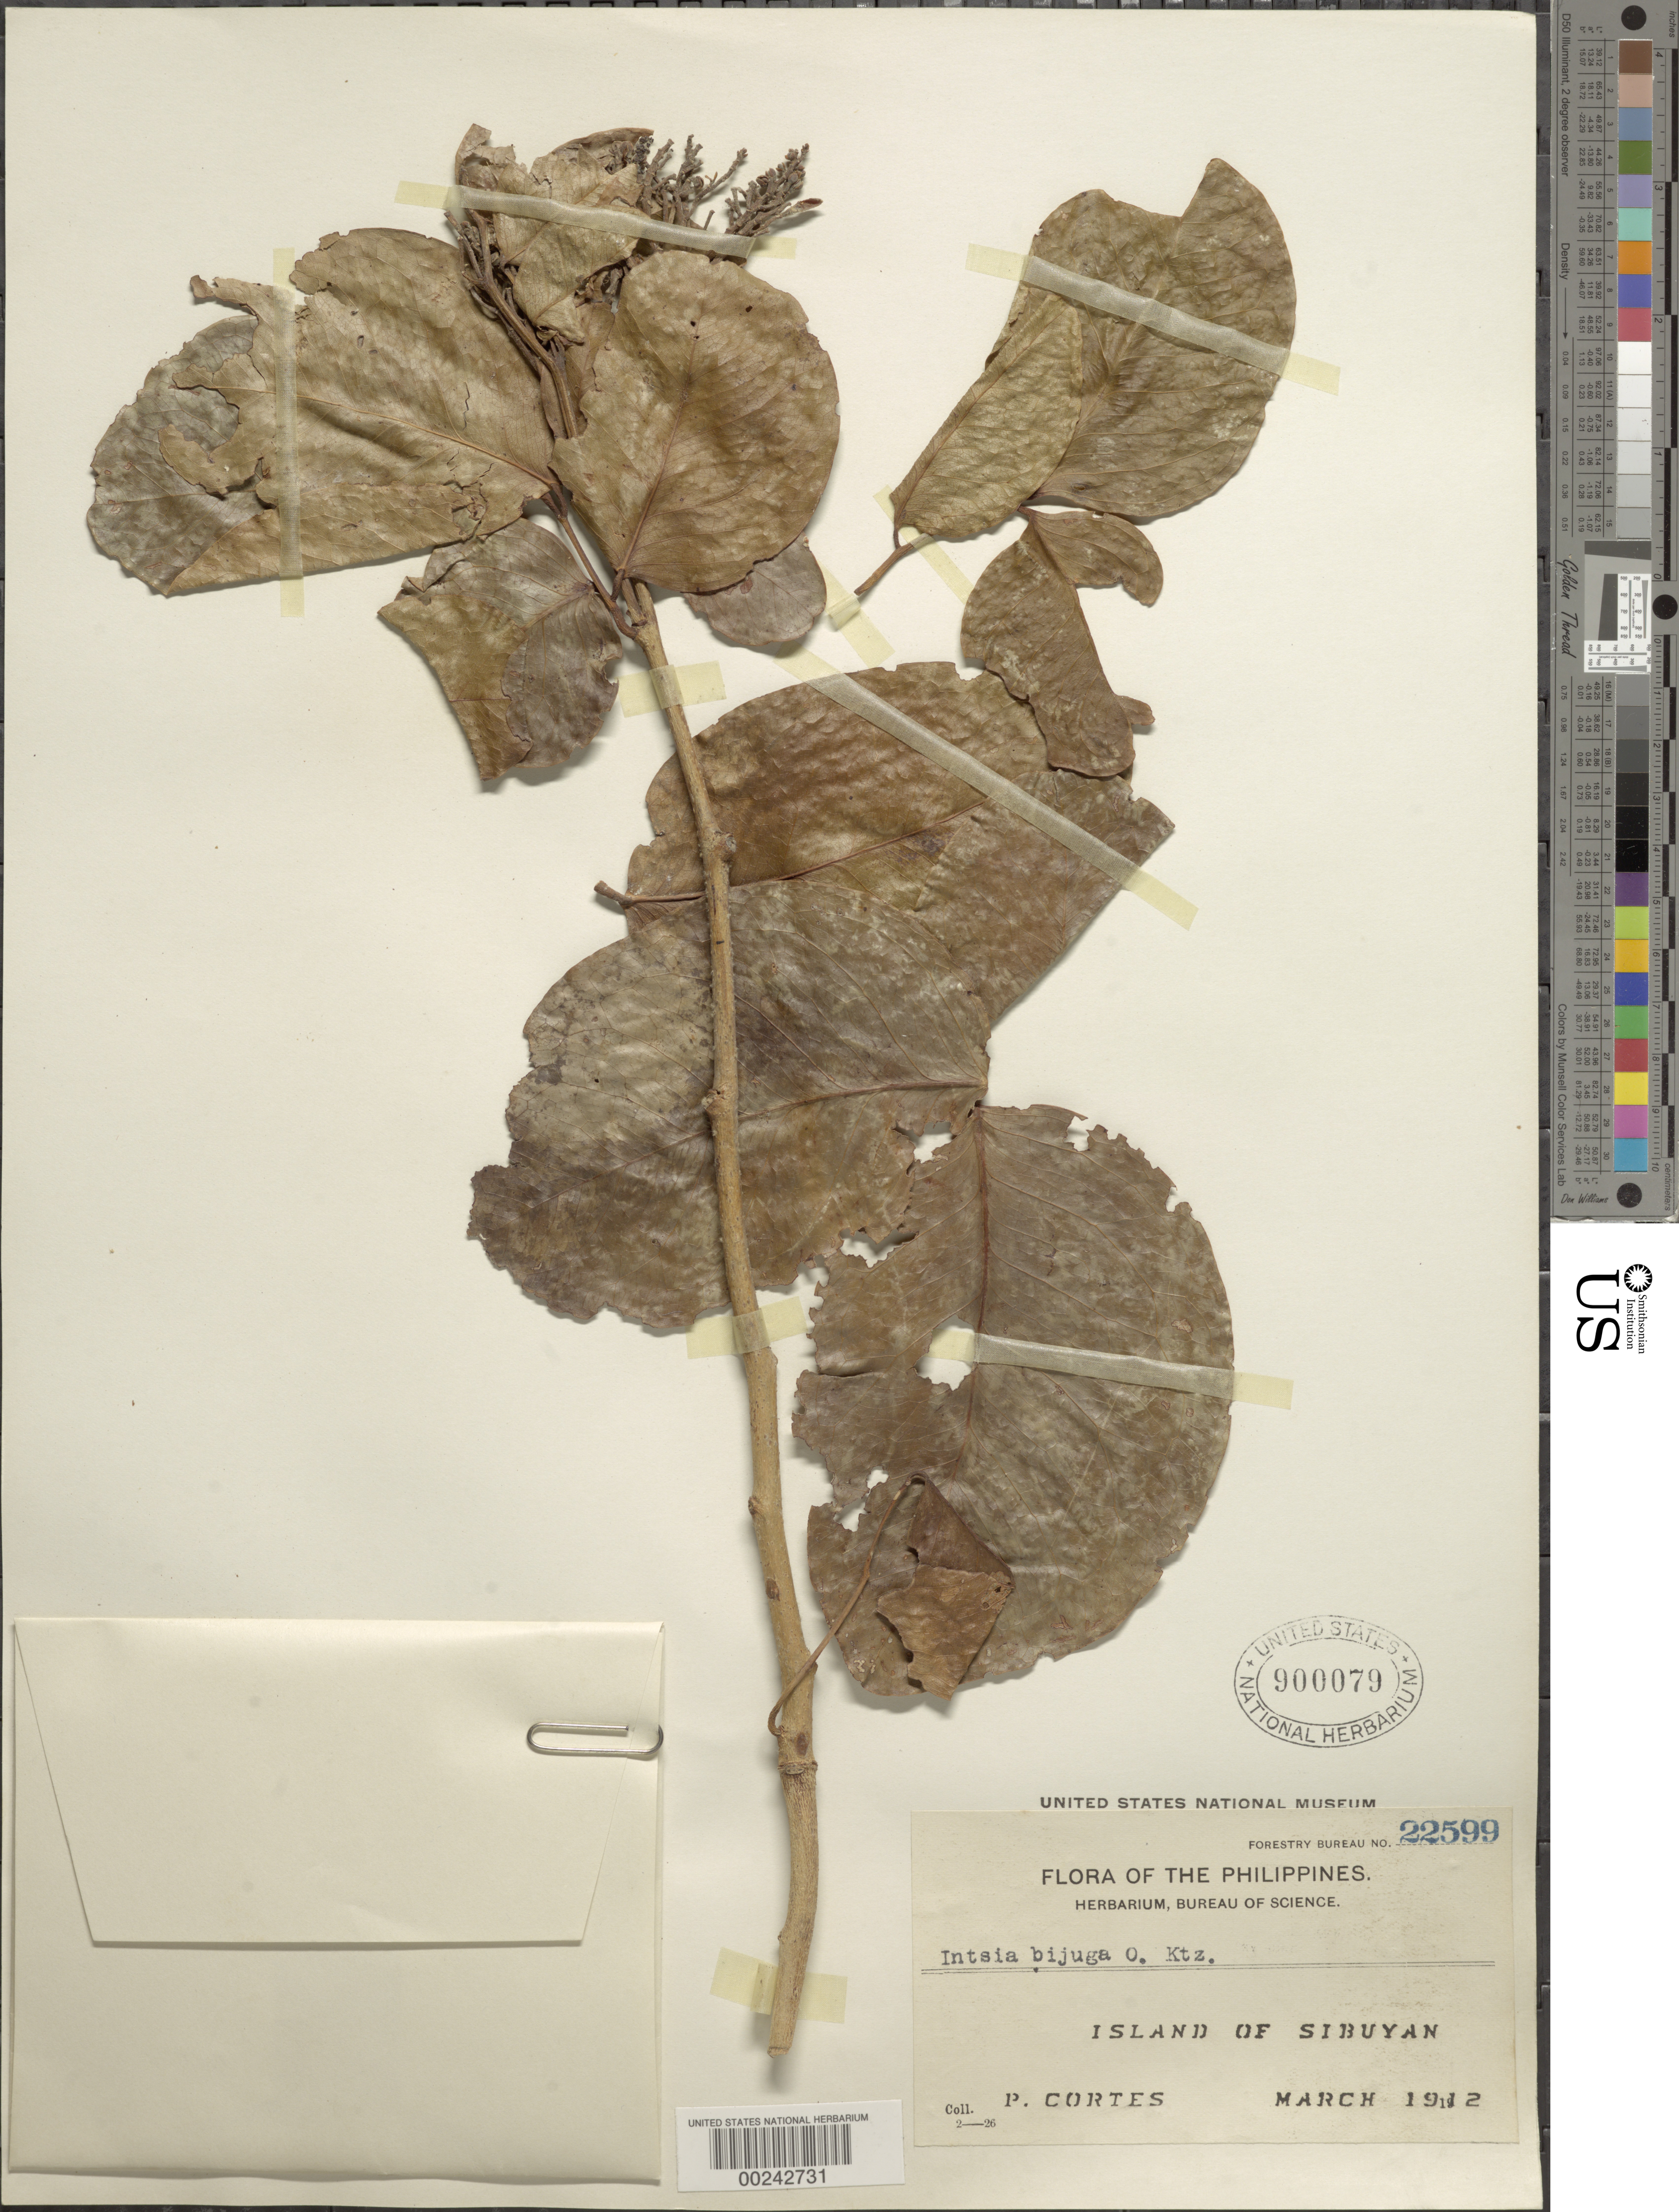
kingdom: Plantae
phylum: Tracheophyta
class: Magnoliopsida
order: Fabales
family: Fabaceae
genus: Intsia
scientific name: Intsia bijuga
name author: (Colebr.) Kuntze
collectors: P. Cortes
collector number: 22599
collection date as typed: Mar 1912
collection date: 1912-03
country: Philippines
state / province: Mimaropa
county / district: Romblon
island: Sibuyan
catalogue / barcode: US 900079